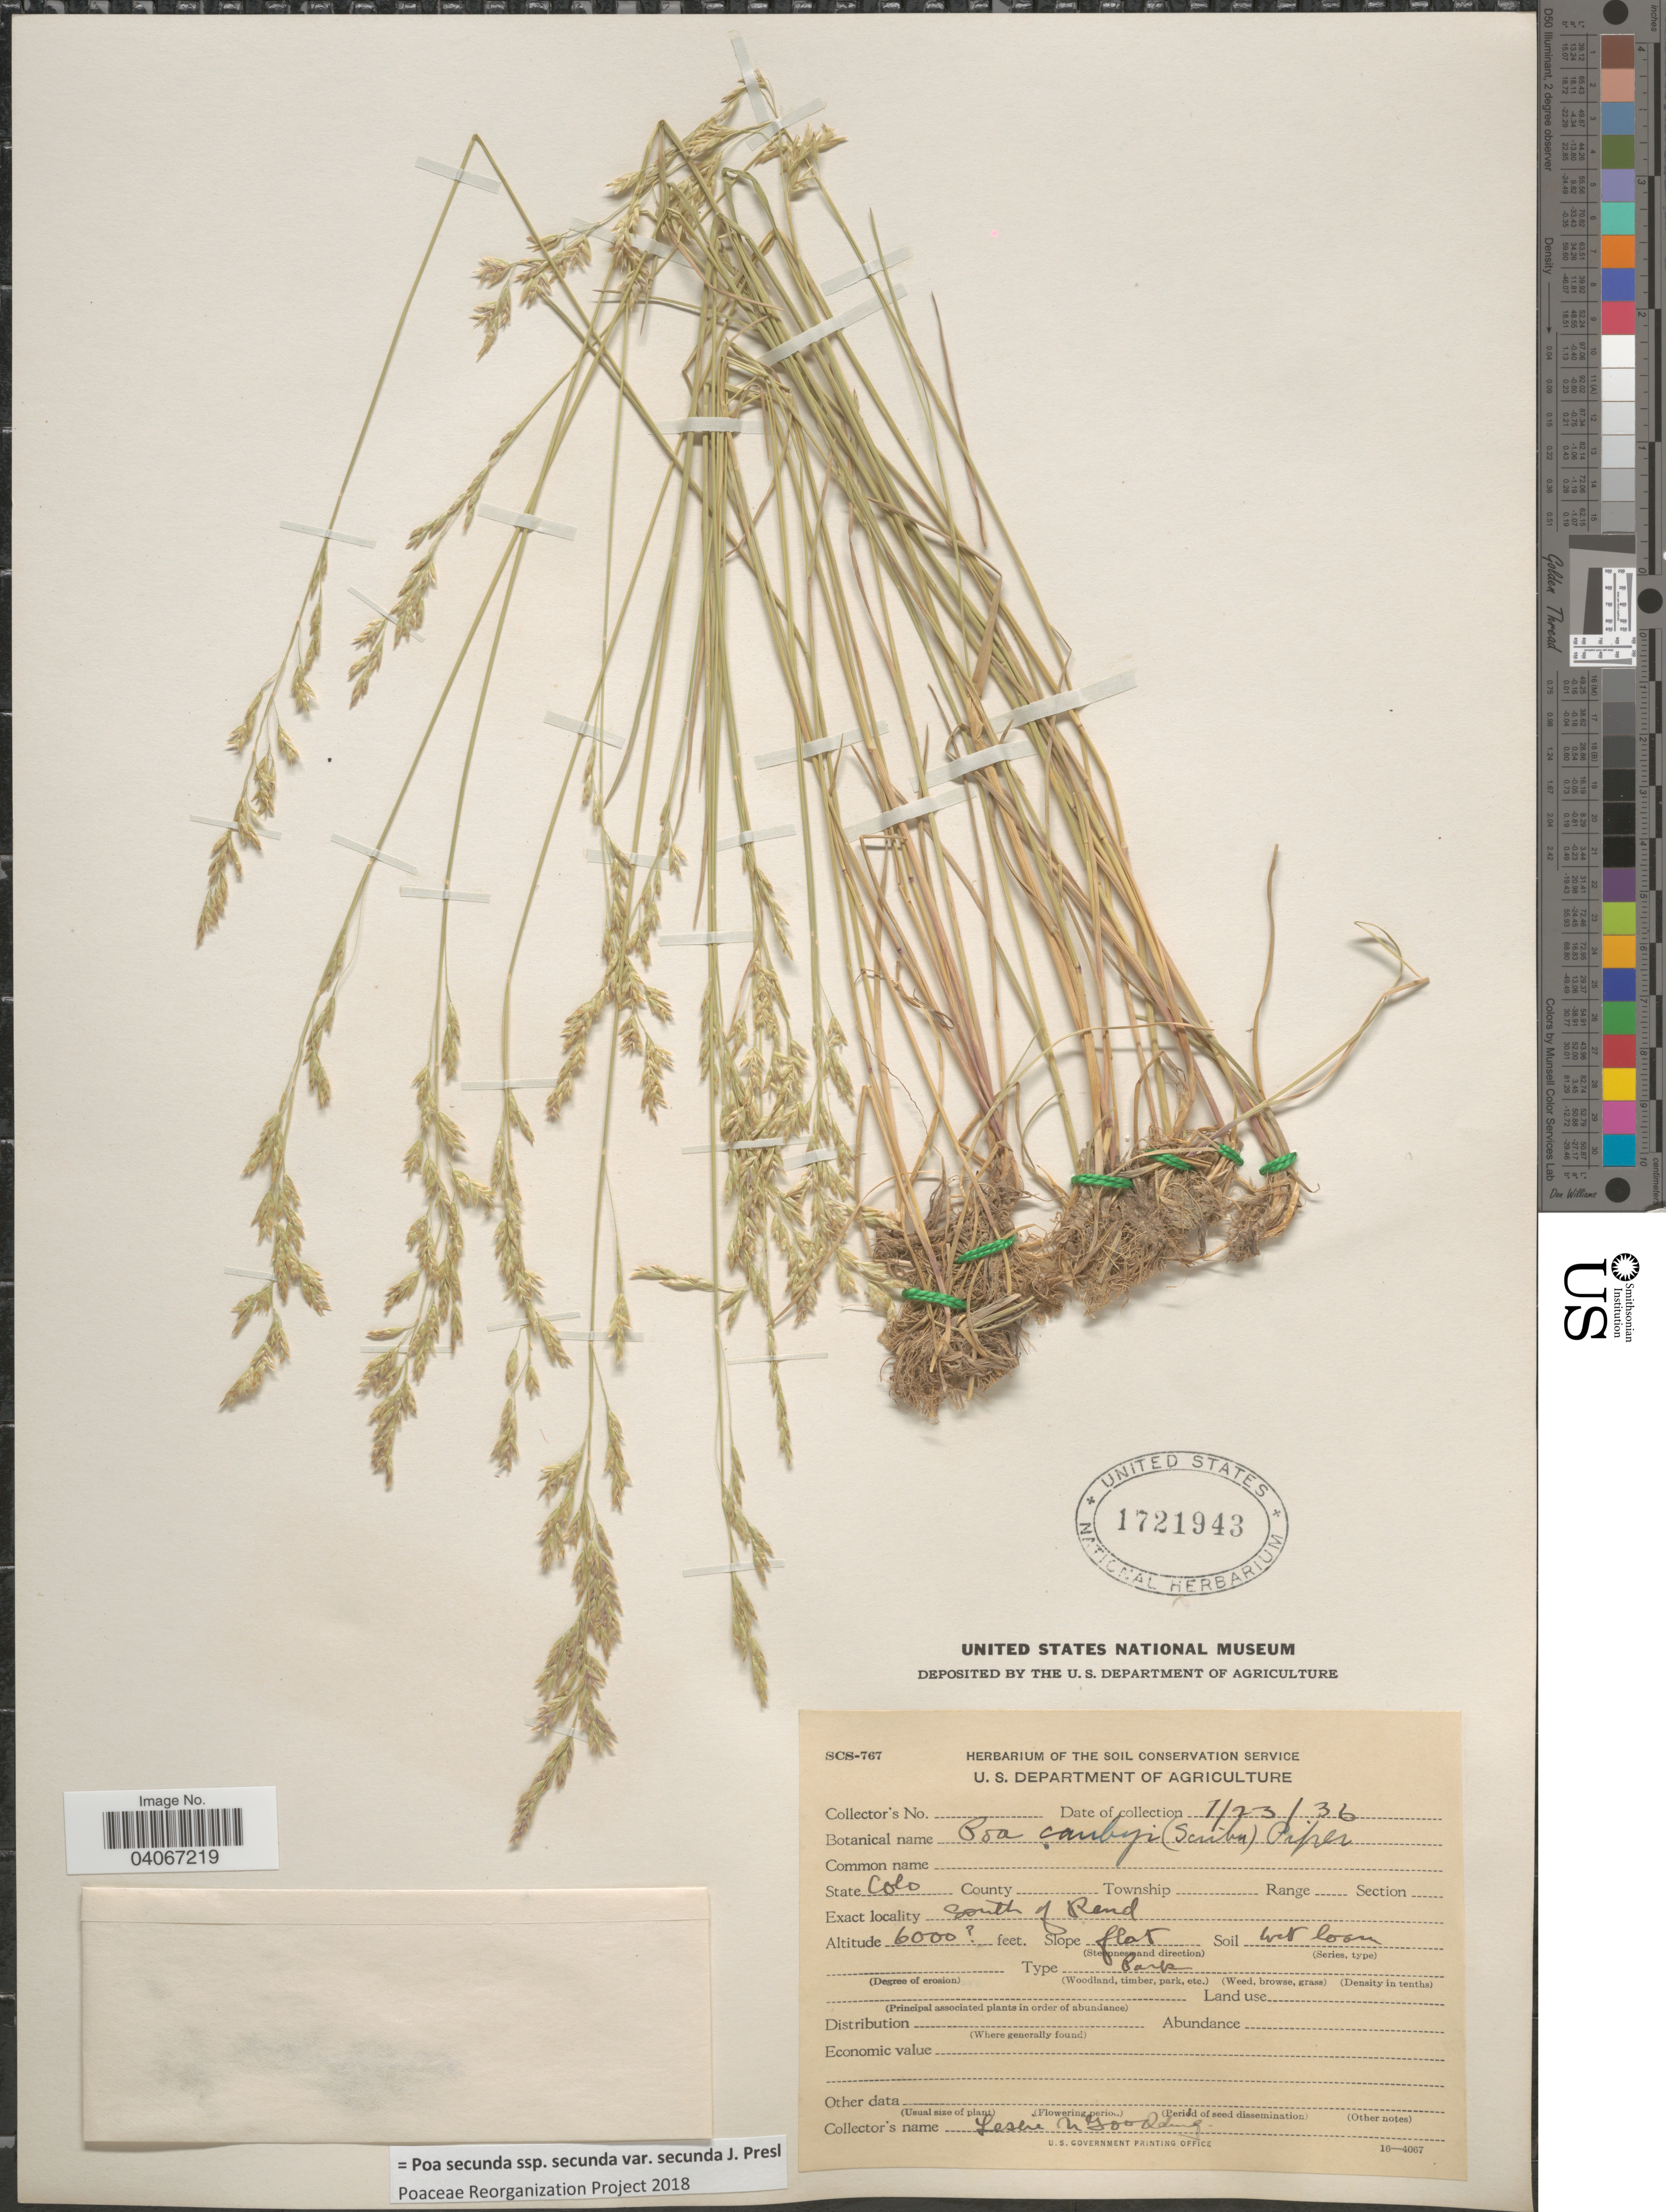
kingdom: Plantae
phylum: Tracheophyta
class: Liliopsida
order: Poales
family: Poaceae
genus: Poa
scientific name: Poa secunda subsp. secunda var. secunda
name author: J. Presl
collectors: L. N. Goodding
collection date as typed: Transcribed d/m/y: 23/7/36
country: United States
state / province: Colorado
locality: South of Rend. Slope flat.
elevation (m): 1829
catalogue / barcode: US 1721943